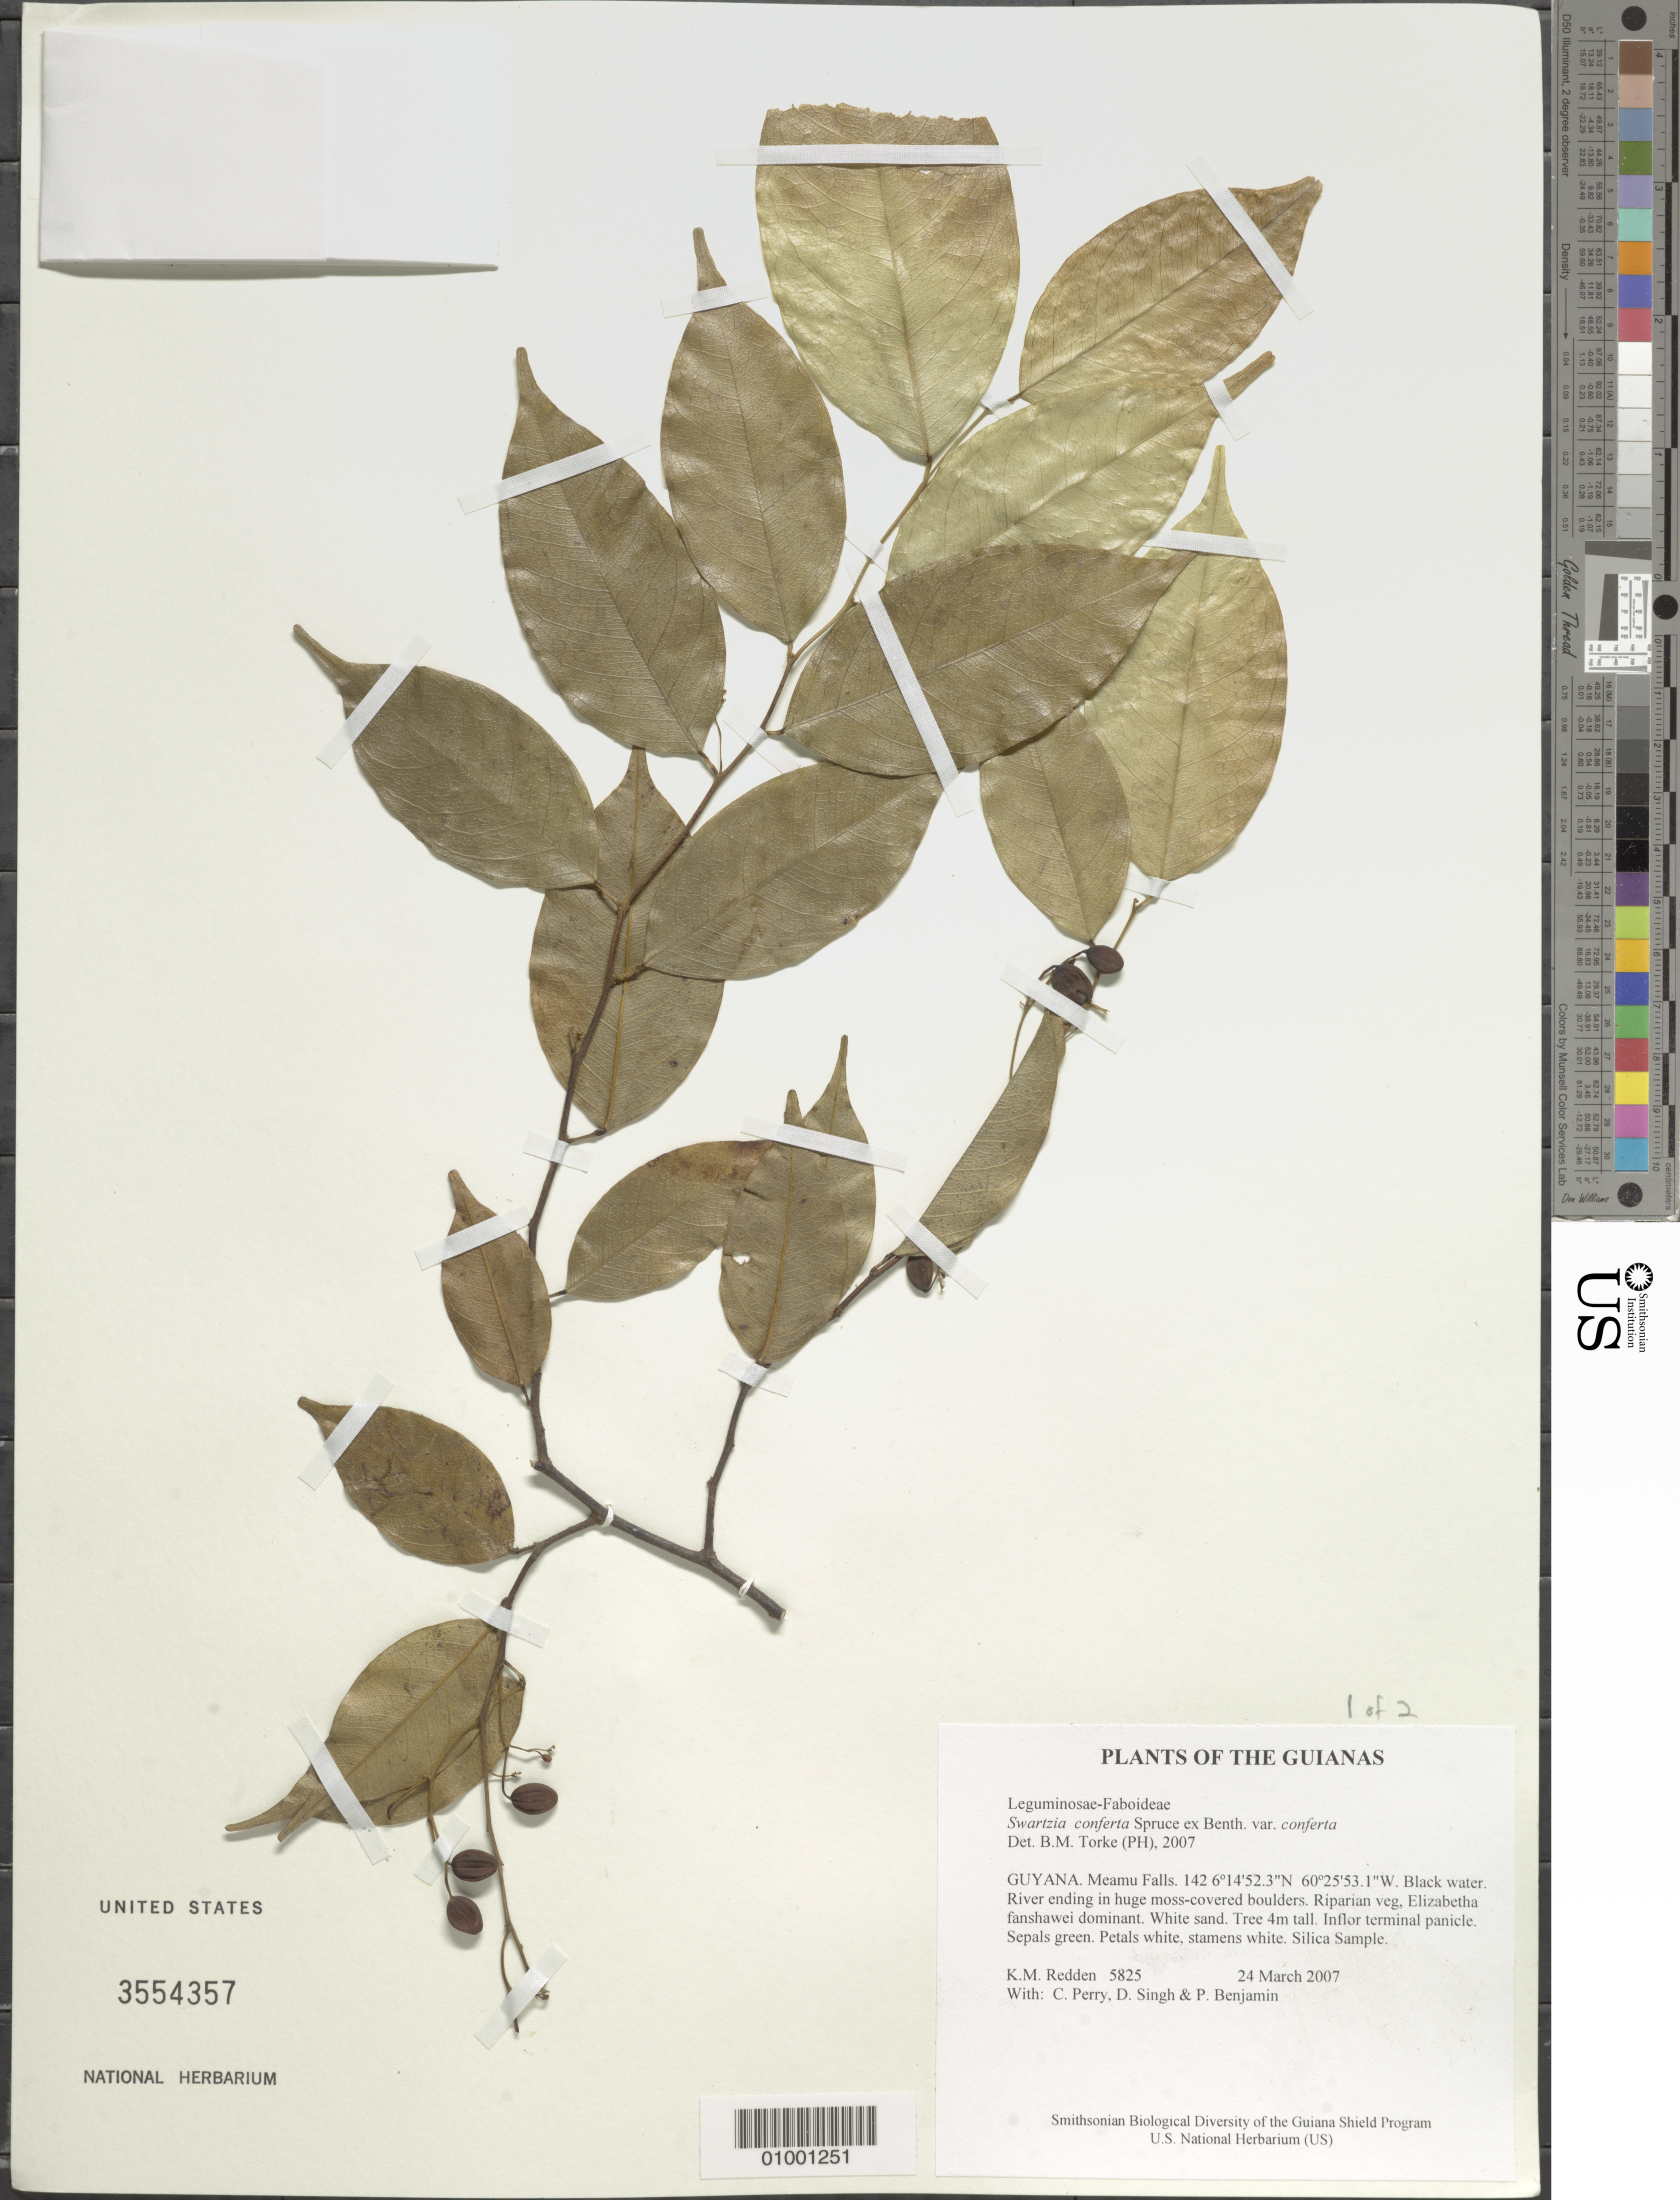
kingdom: Plantae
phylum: Tracheophyta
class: Magnoliopsida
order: Fabales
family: Fabaceae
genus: Swartzia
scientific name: Swartzia conferta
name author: Spruce ex Benth. in Mart.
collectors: K. M. Redden, C. Perry, D. Singh & P. Benjamin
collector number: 5825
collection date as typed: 24 March 2007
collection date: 2007-03-24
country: Guyana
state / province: Cuyuni-Mazaruni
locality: Meamu Falls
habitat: Black water. River ending in huge moss-covered boulders. Riparian veg, Elizabetha fanshawei dominant. White sand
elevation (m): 142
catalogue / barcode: US 3554357